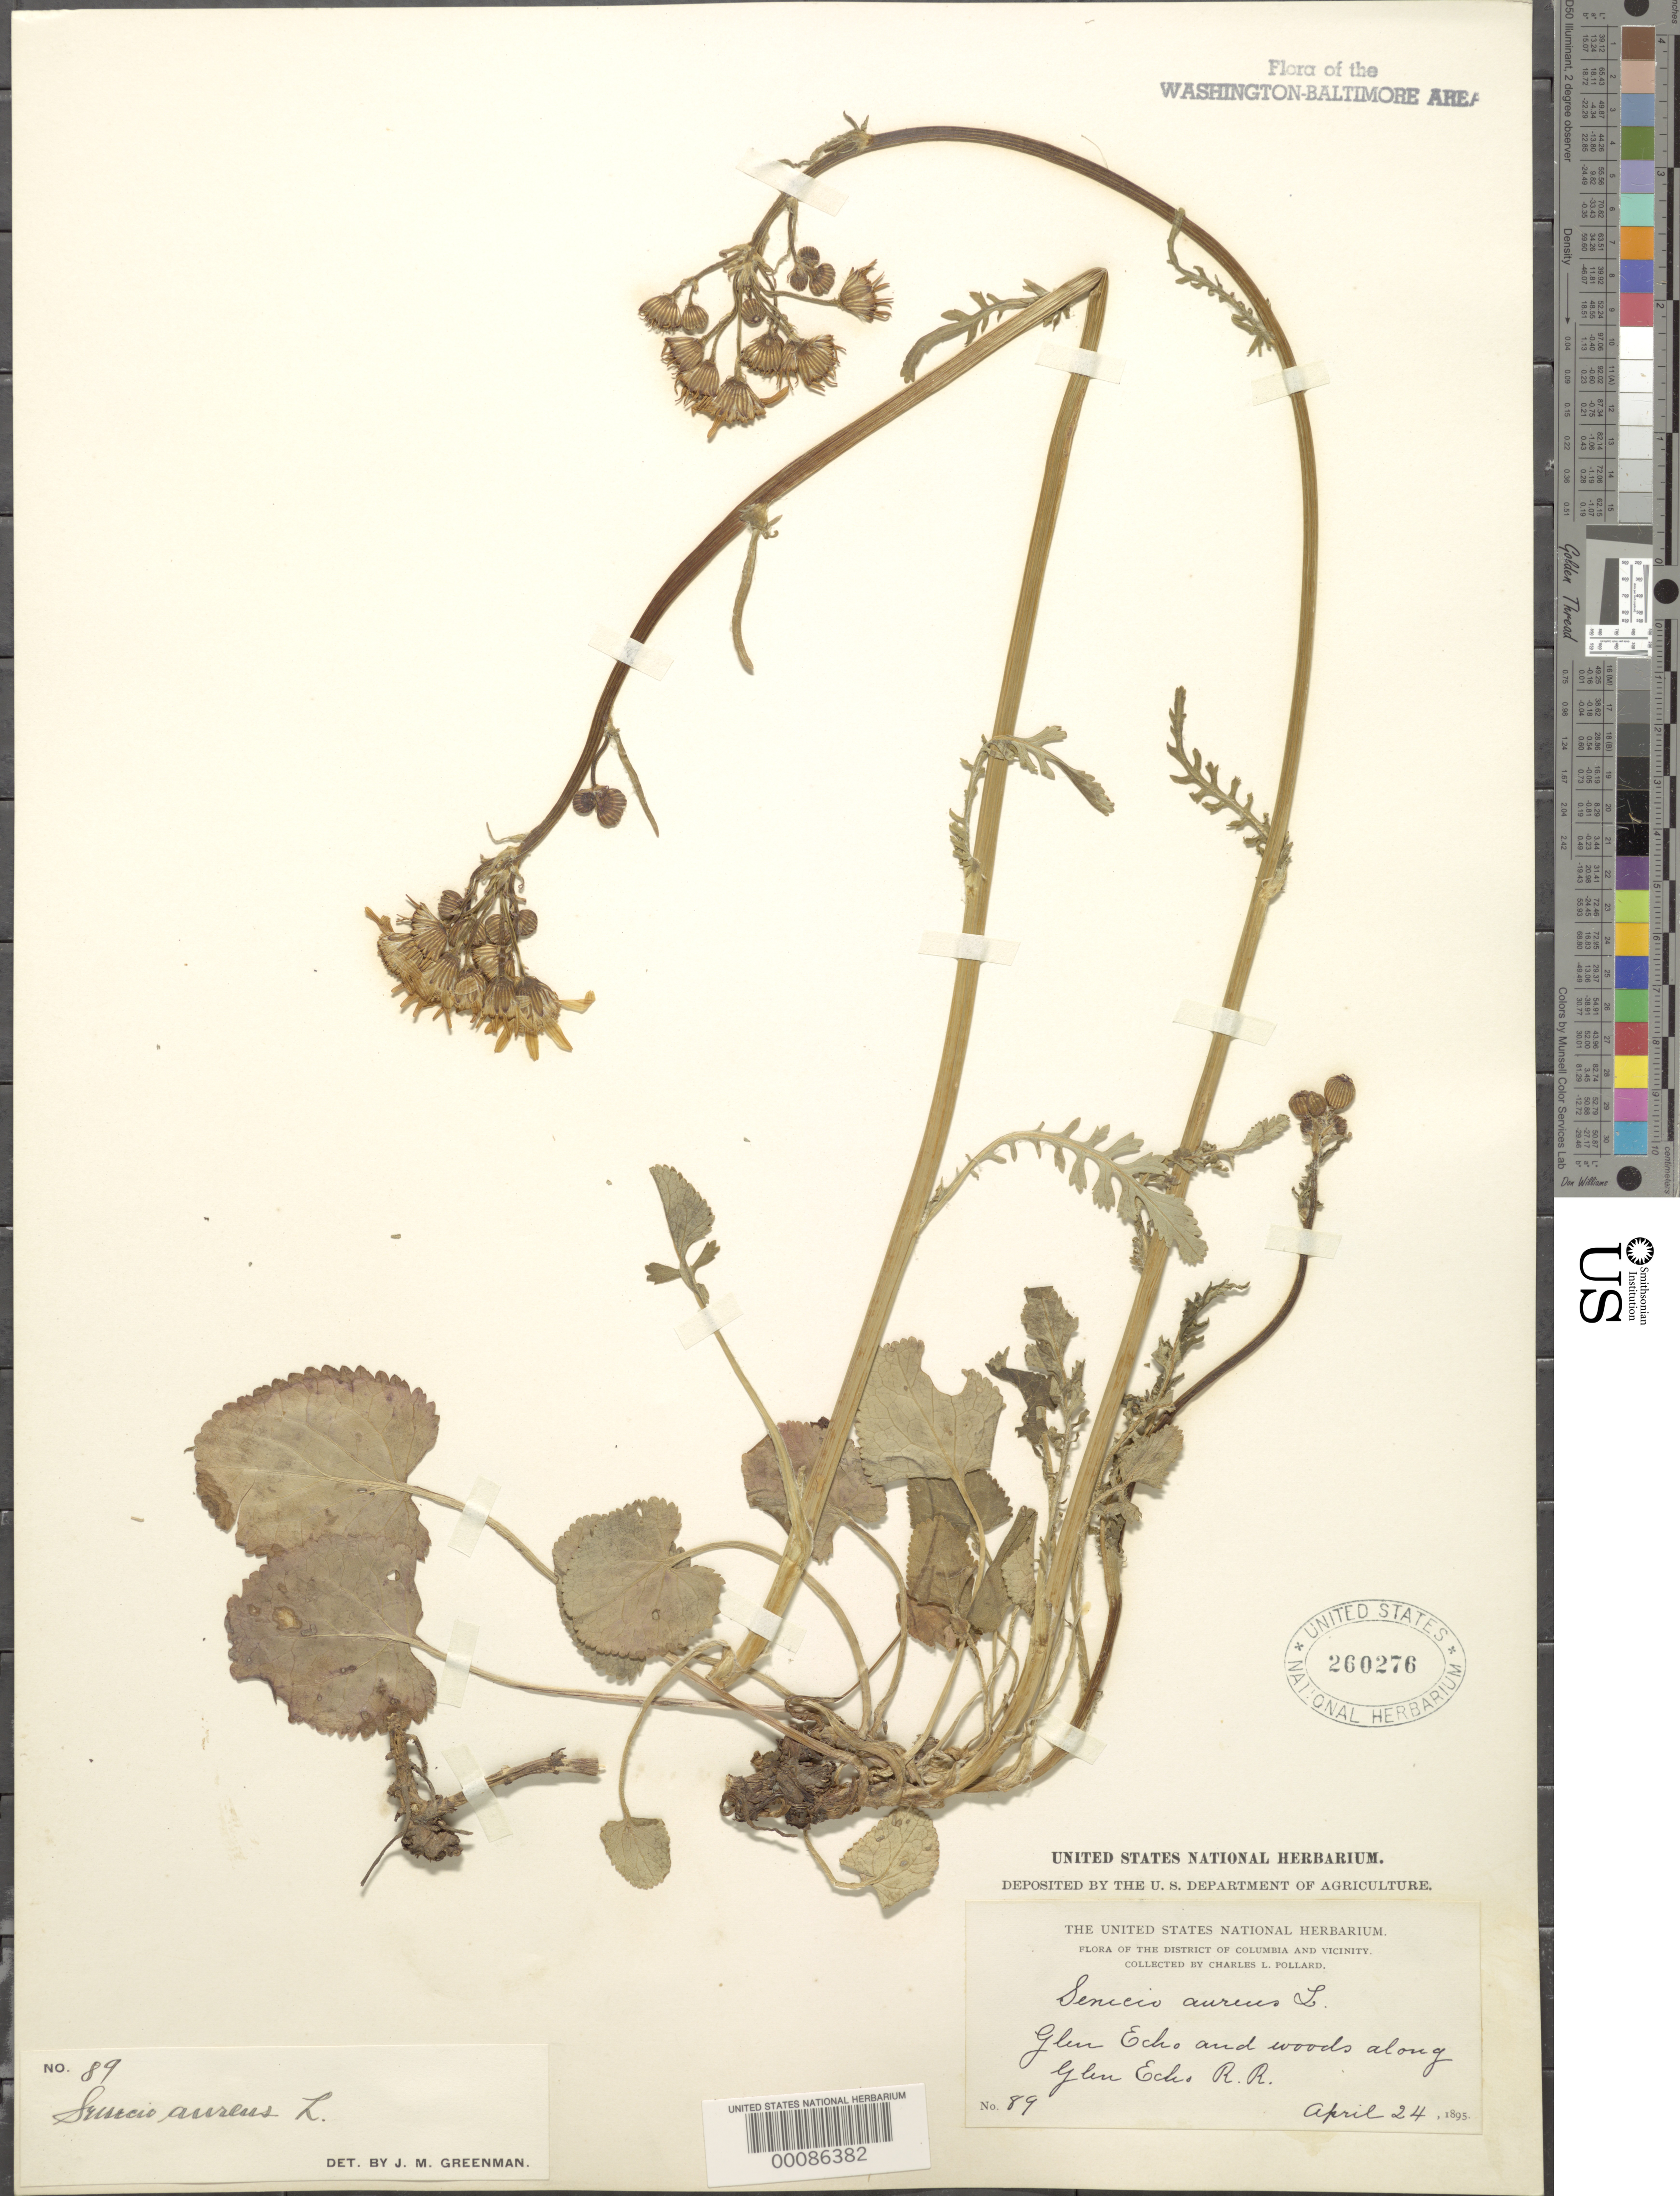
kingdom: Plantae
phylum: Tracheophyta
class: Magnoliopsida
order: Asterales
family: Asteraceae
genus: Packera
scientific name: Packera aurea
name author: (L.) Á. Löve & D. Löve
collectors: C. L. Pollard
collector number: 89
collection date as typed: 24 Apr 1895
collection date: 1895-04-24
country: United States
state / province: Maryland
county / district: Montgomery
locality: Glen Echo Region C. & O. Canal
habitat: Woods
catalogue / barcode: US 260276